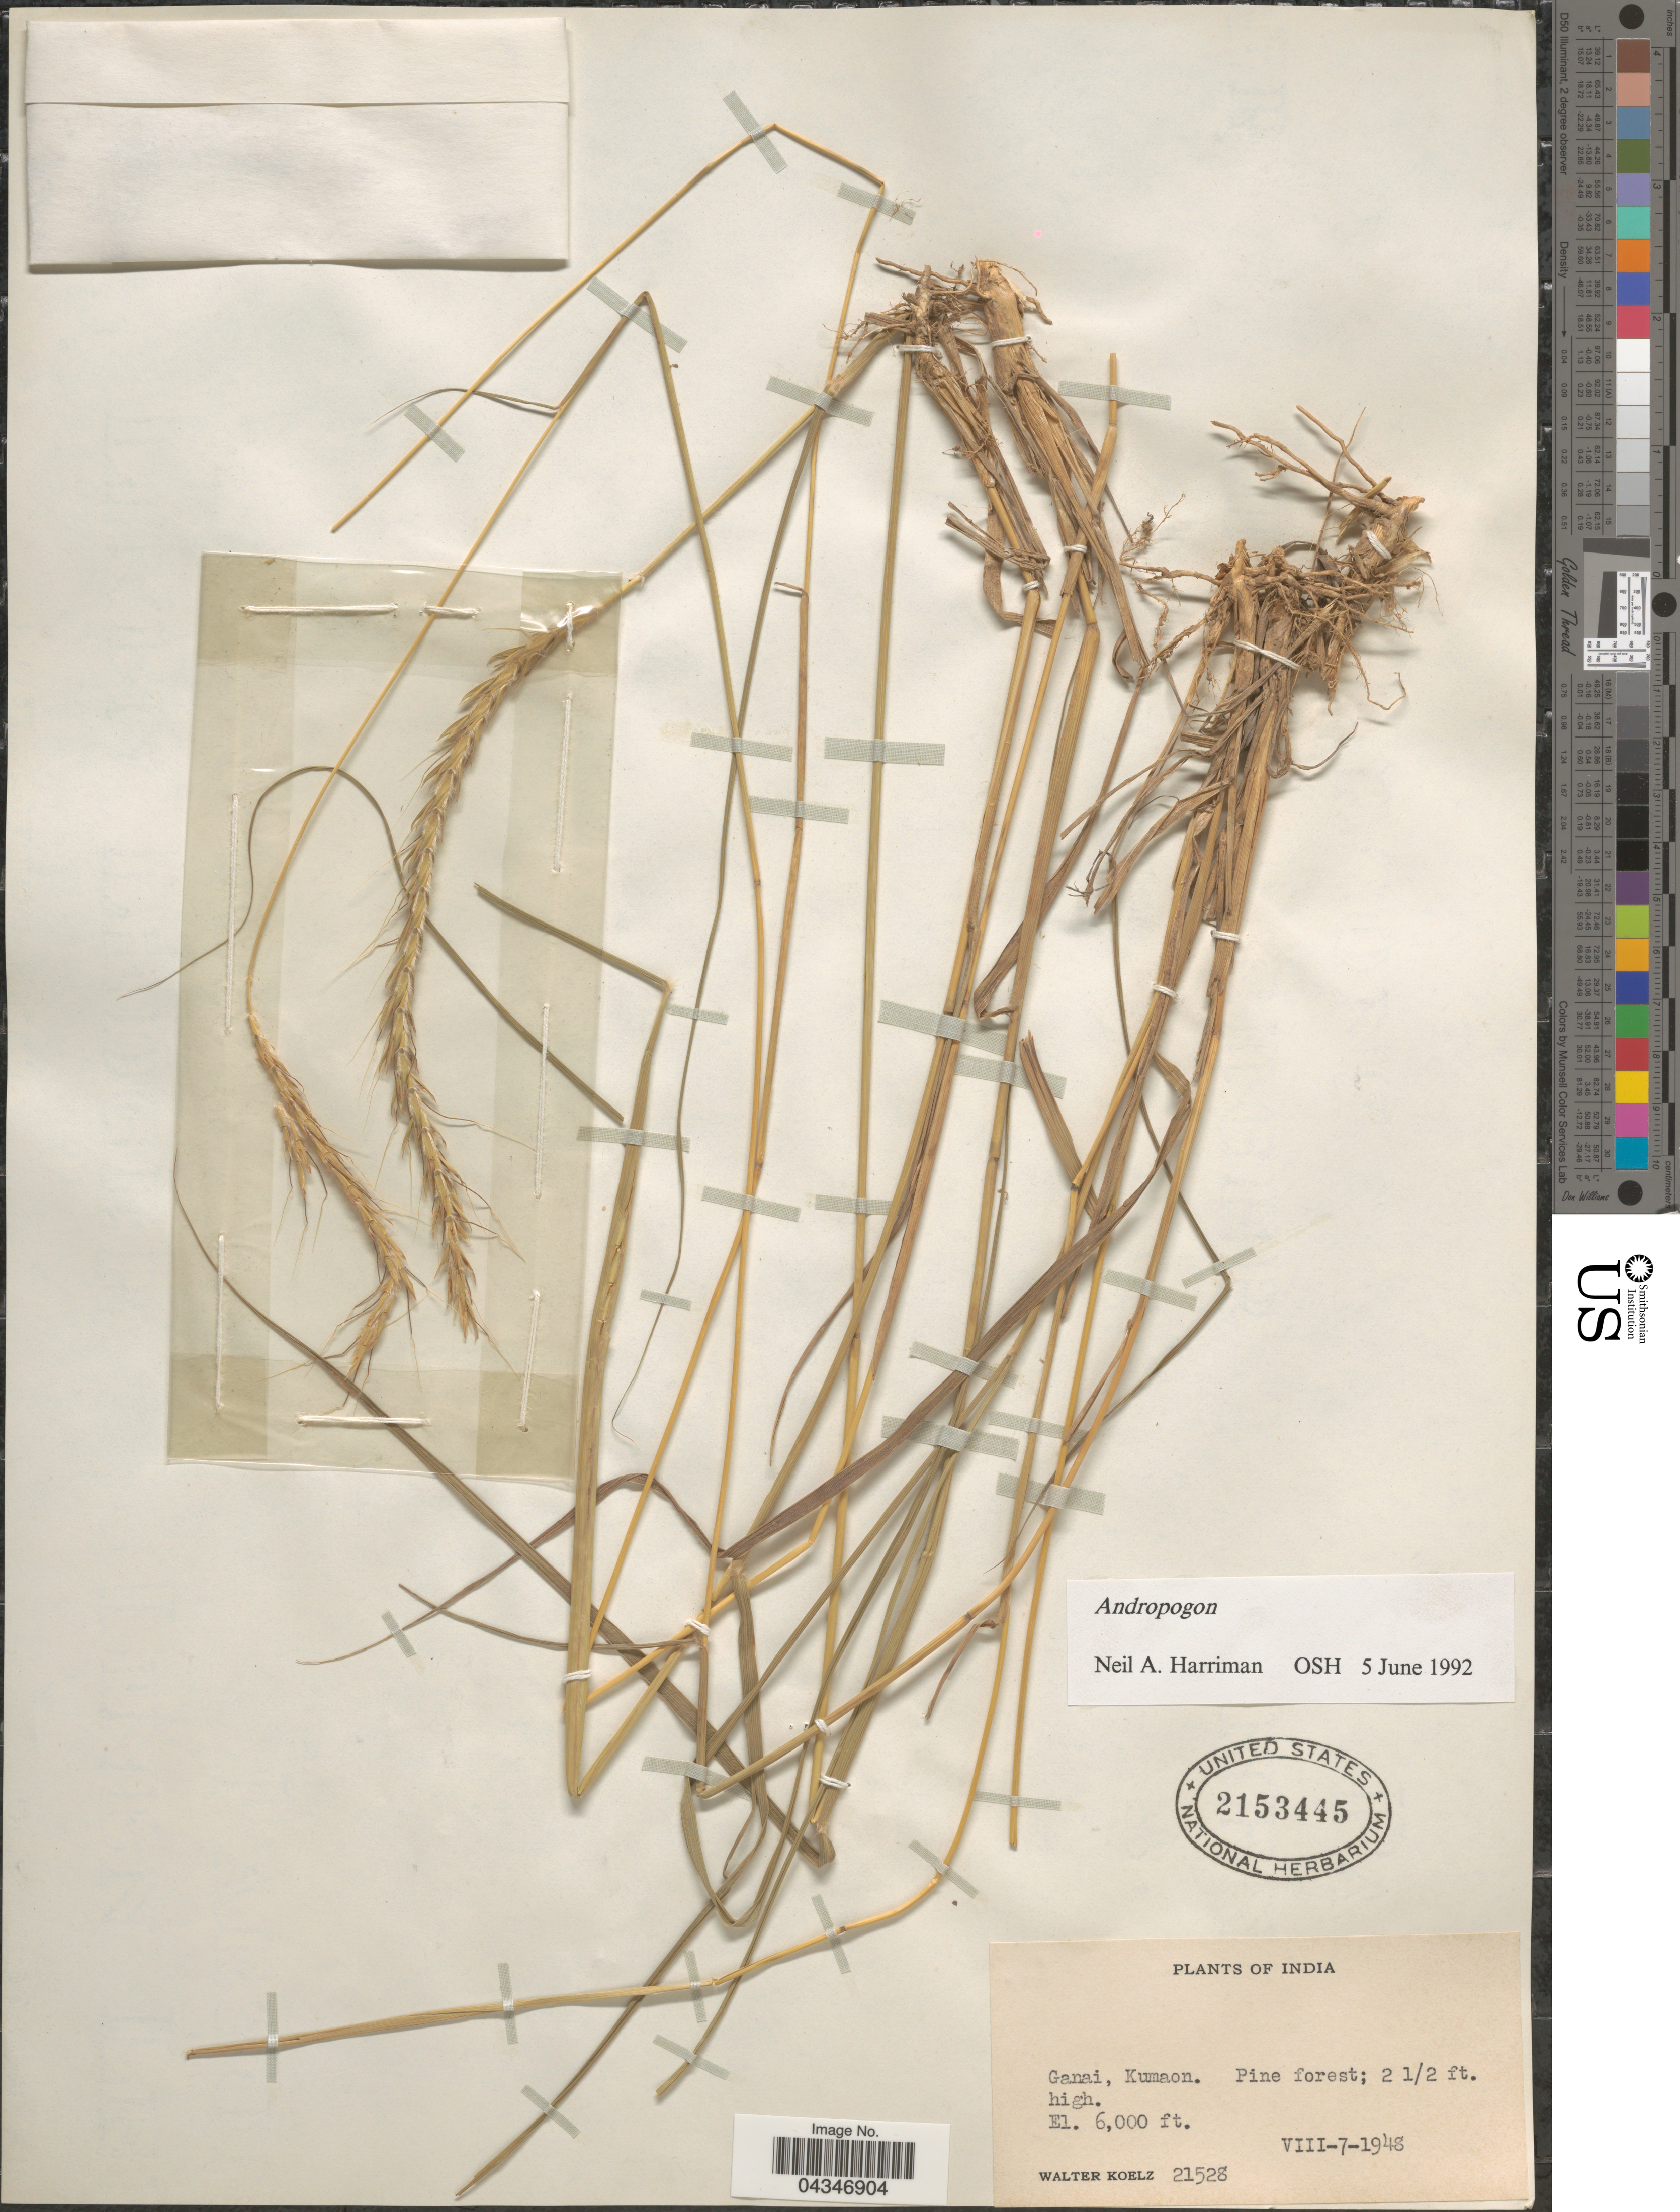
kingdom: Plantae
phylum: Tracheophyta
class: Liliopsida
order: Poales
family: Poaceae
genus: Andropogon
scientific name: Andropogon sp.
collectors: W. N. Koelz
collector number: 21528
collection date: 1948-08-07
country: India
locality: Ganai, Kumaon.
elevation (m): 1829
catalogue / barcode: US 2153445